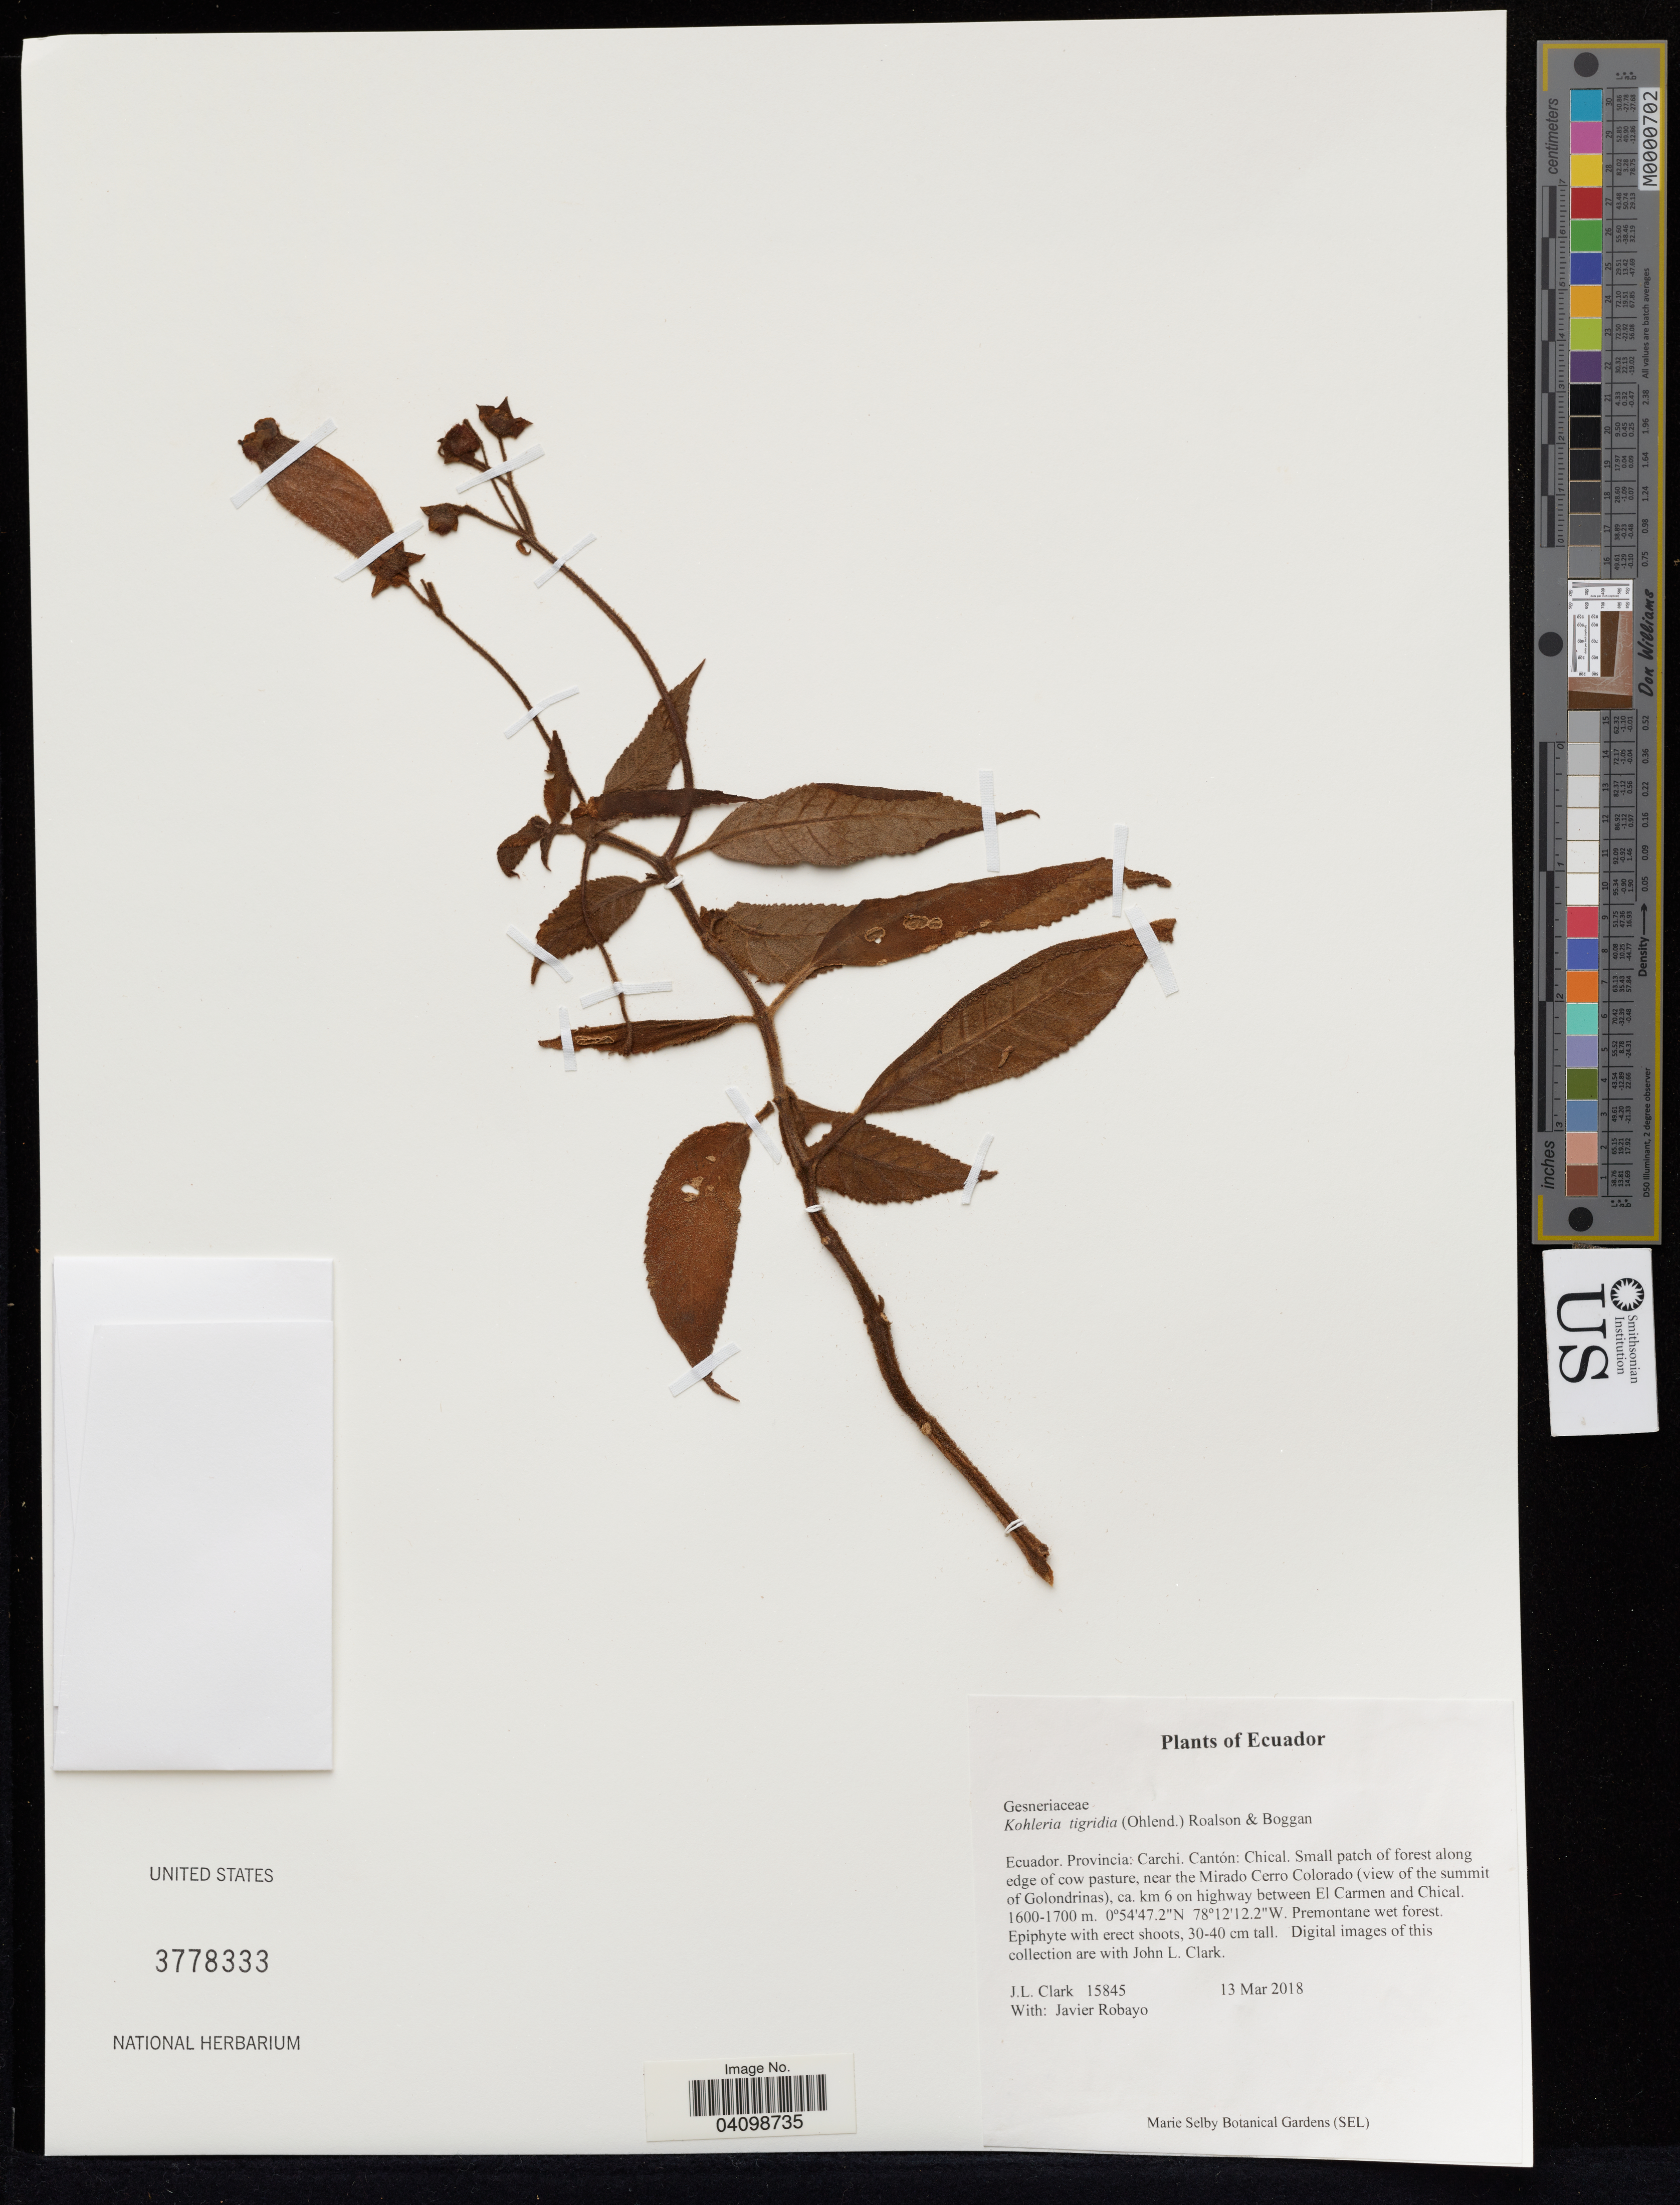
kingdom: Plantae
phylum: Tracheophyta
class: Magnoliopsida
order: Lamiales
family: Gesneriaceae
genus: Kohleria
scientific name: Kohleria tigridia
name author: (Ohlend.) Roalson & Boggan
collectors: J. Clark & J. Robayo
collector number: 15845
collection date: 2018-03-13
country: Ecuador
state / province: Carchi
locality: Cantón: Chical. Small patch of forest along edge of cow pasture, near the Mirado Cerro Colorado (view of the summit of Golondrinas), ca. km 6 on highway between El Carmen and Chical.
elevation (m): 1600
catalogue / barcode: US 3778333